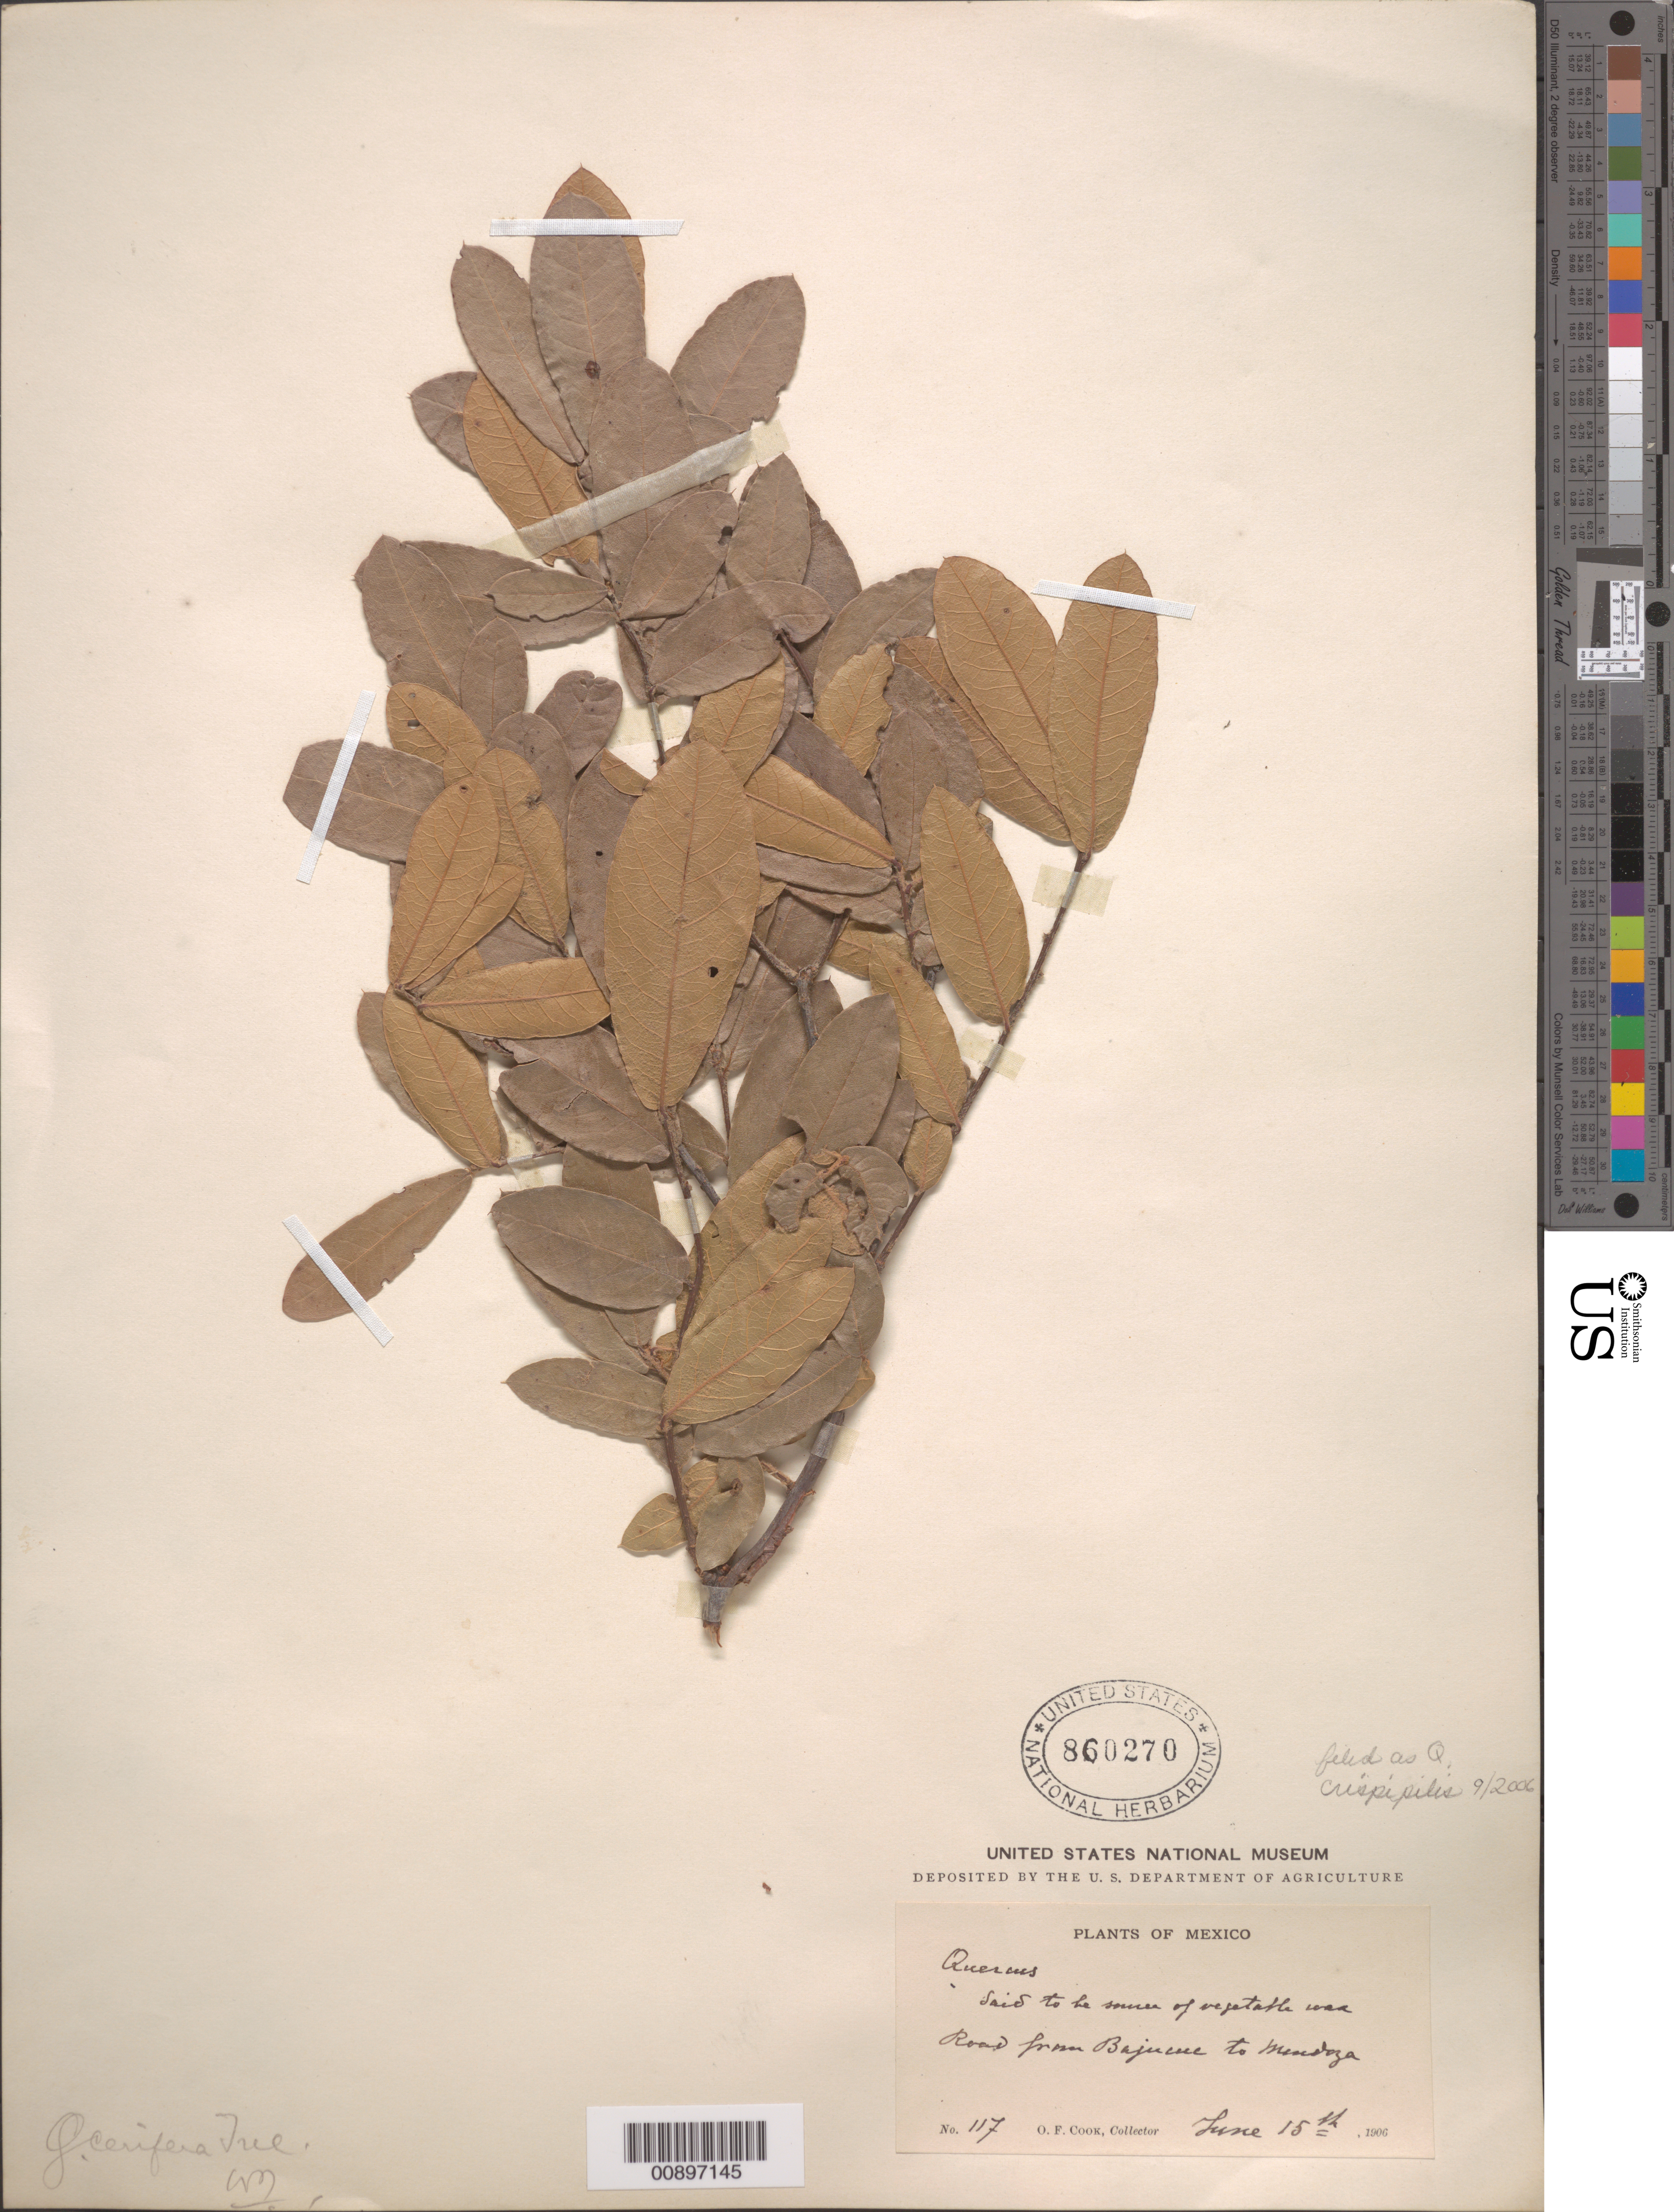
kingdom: Plantae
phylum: Tracheophyta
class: Magnoliopsida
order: Fagales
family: Fagaceae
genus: Quercus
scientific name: Quercus crispipilis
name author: Trel.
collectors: O. F. Cook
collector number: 117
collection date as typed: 15 Jun 1906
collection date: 1906-06-15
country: Mexico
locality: Road from Bajucuc to Mendoza.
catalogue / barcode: US 860270